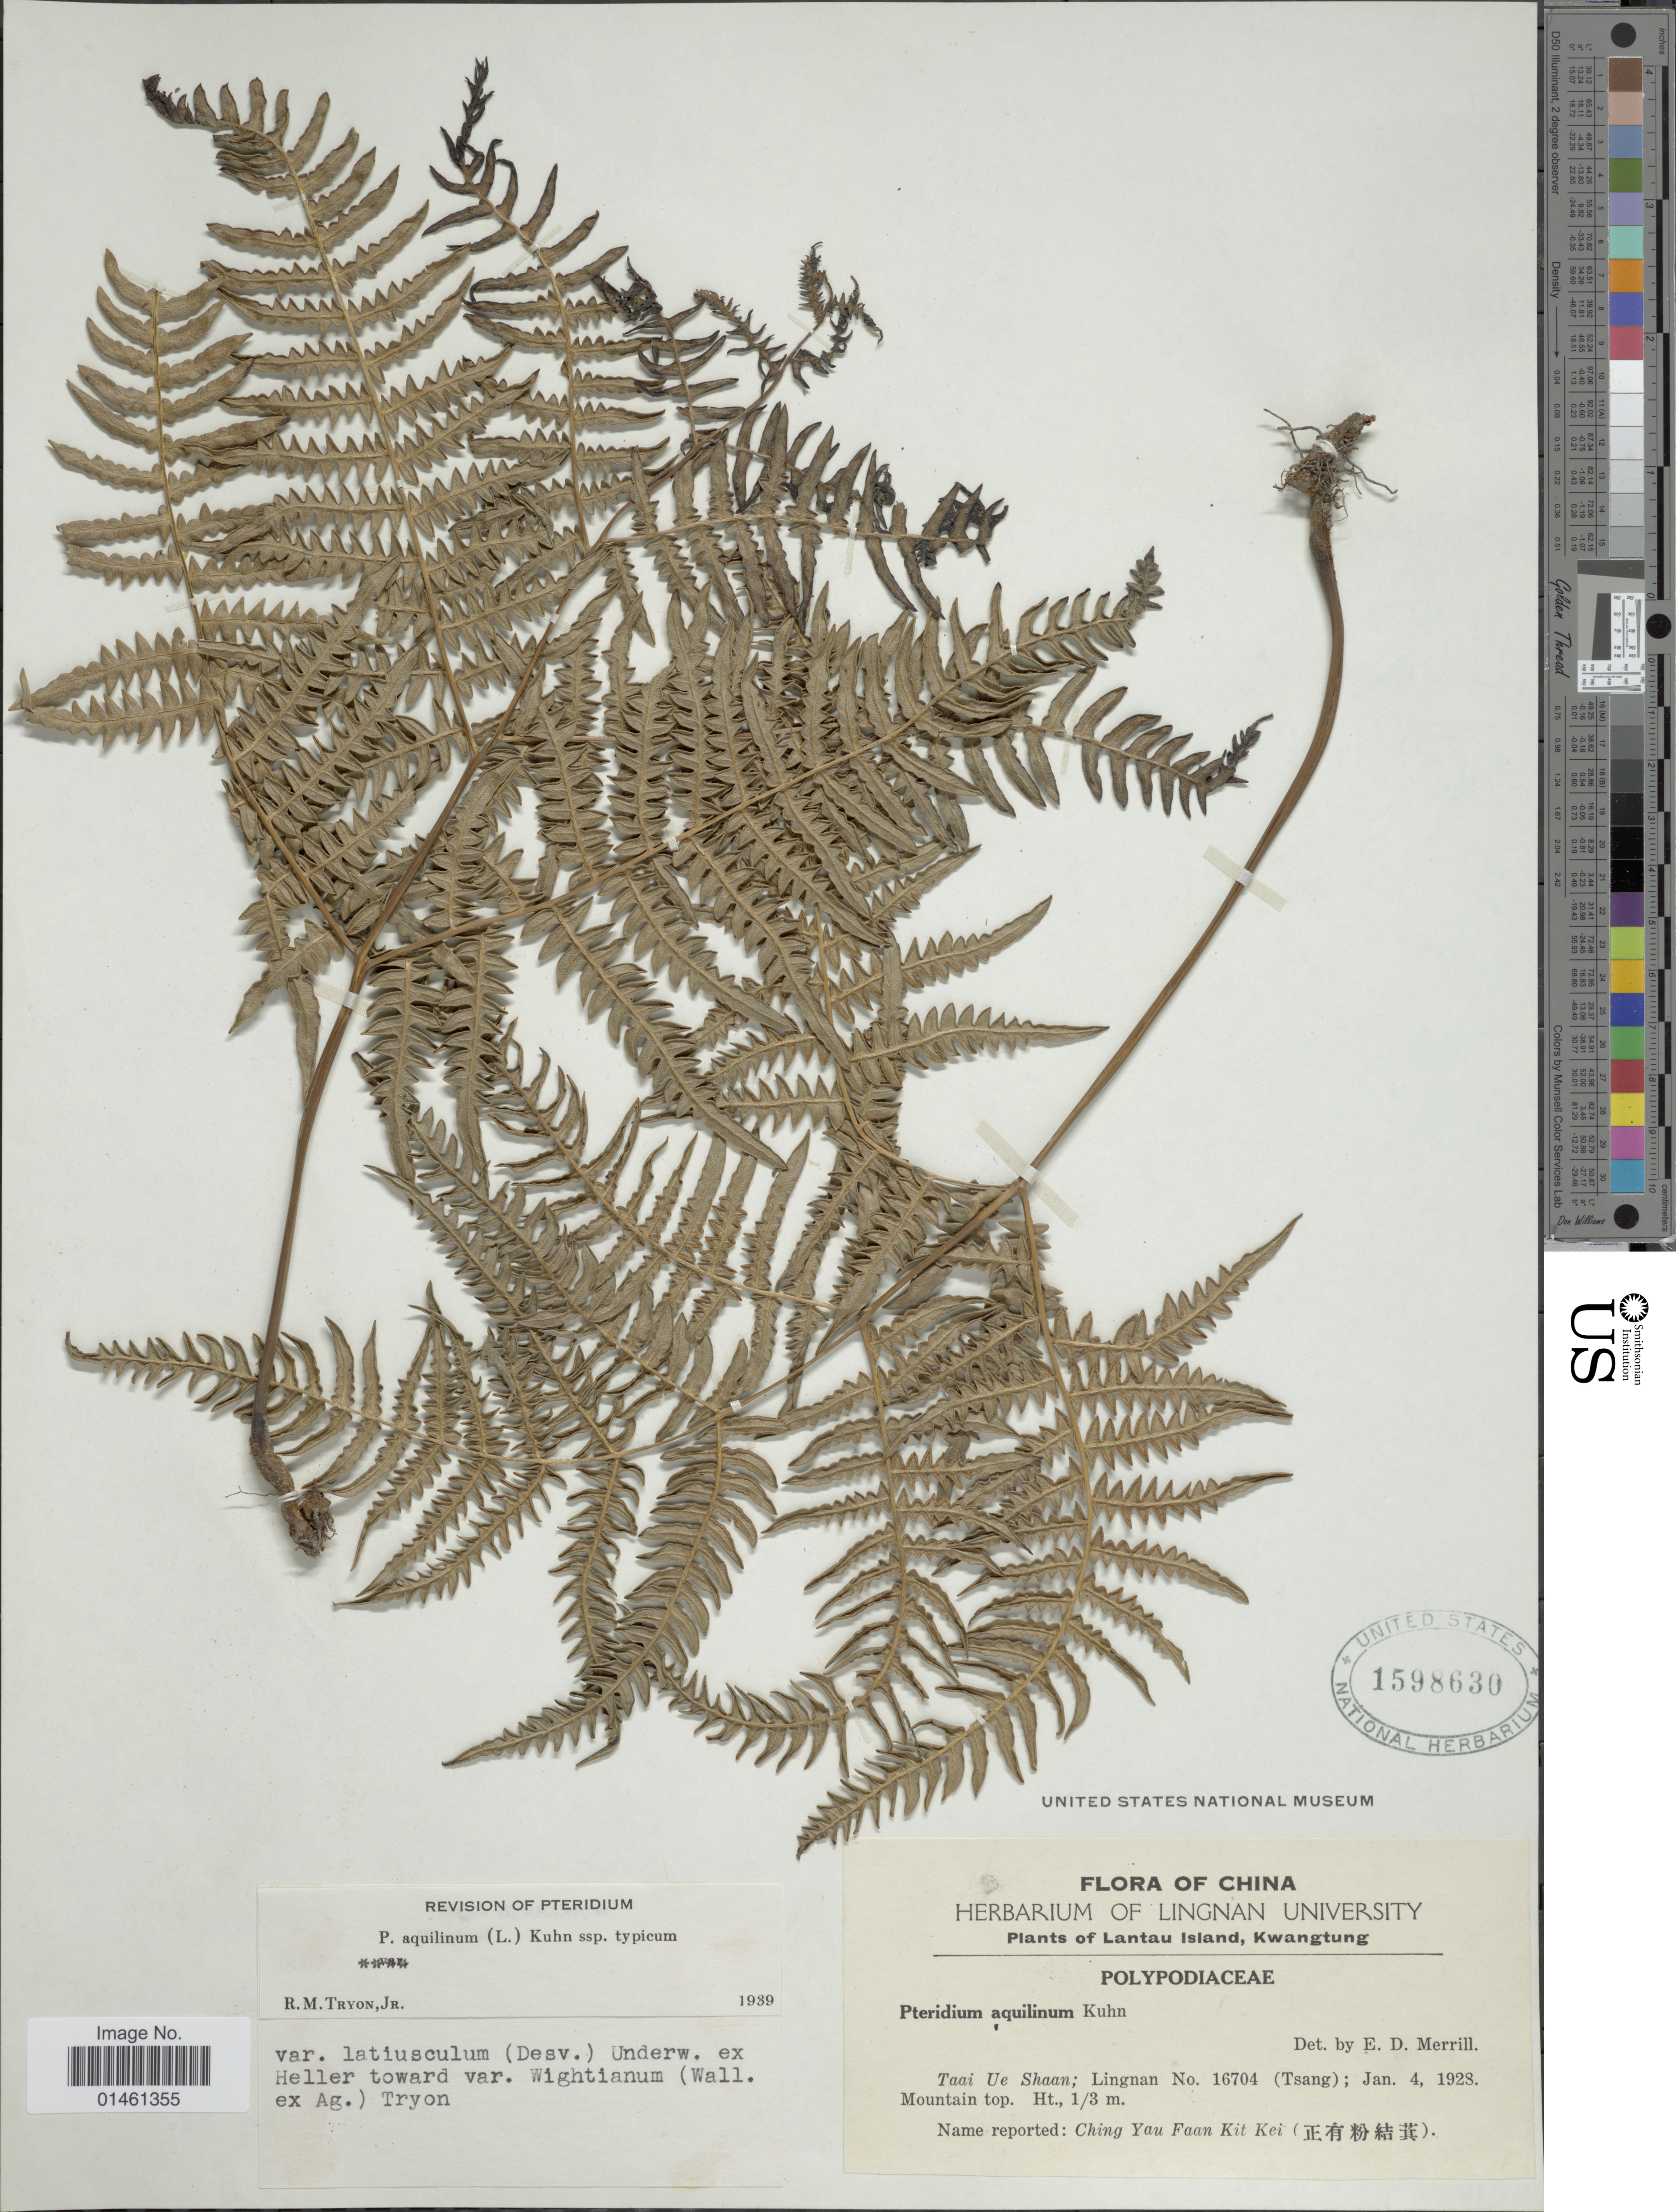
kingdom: Plantae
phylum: Tracheophyta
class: Polypodiopsida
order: Polypodiales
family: Dennstaedtiaceae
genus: Pteridium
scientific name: Pteridium aquilinum var. latiusculum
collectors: -- Tsang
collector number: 16704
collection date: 1928-01-04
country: China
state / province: Guangdong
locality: Lantau Island, Kwangtung, Taai Ue Shaan; Linguan, mountain top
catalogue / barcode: US 1598630